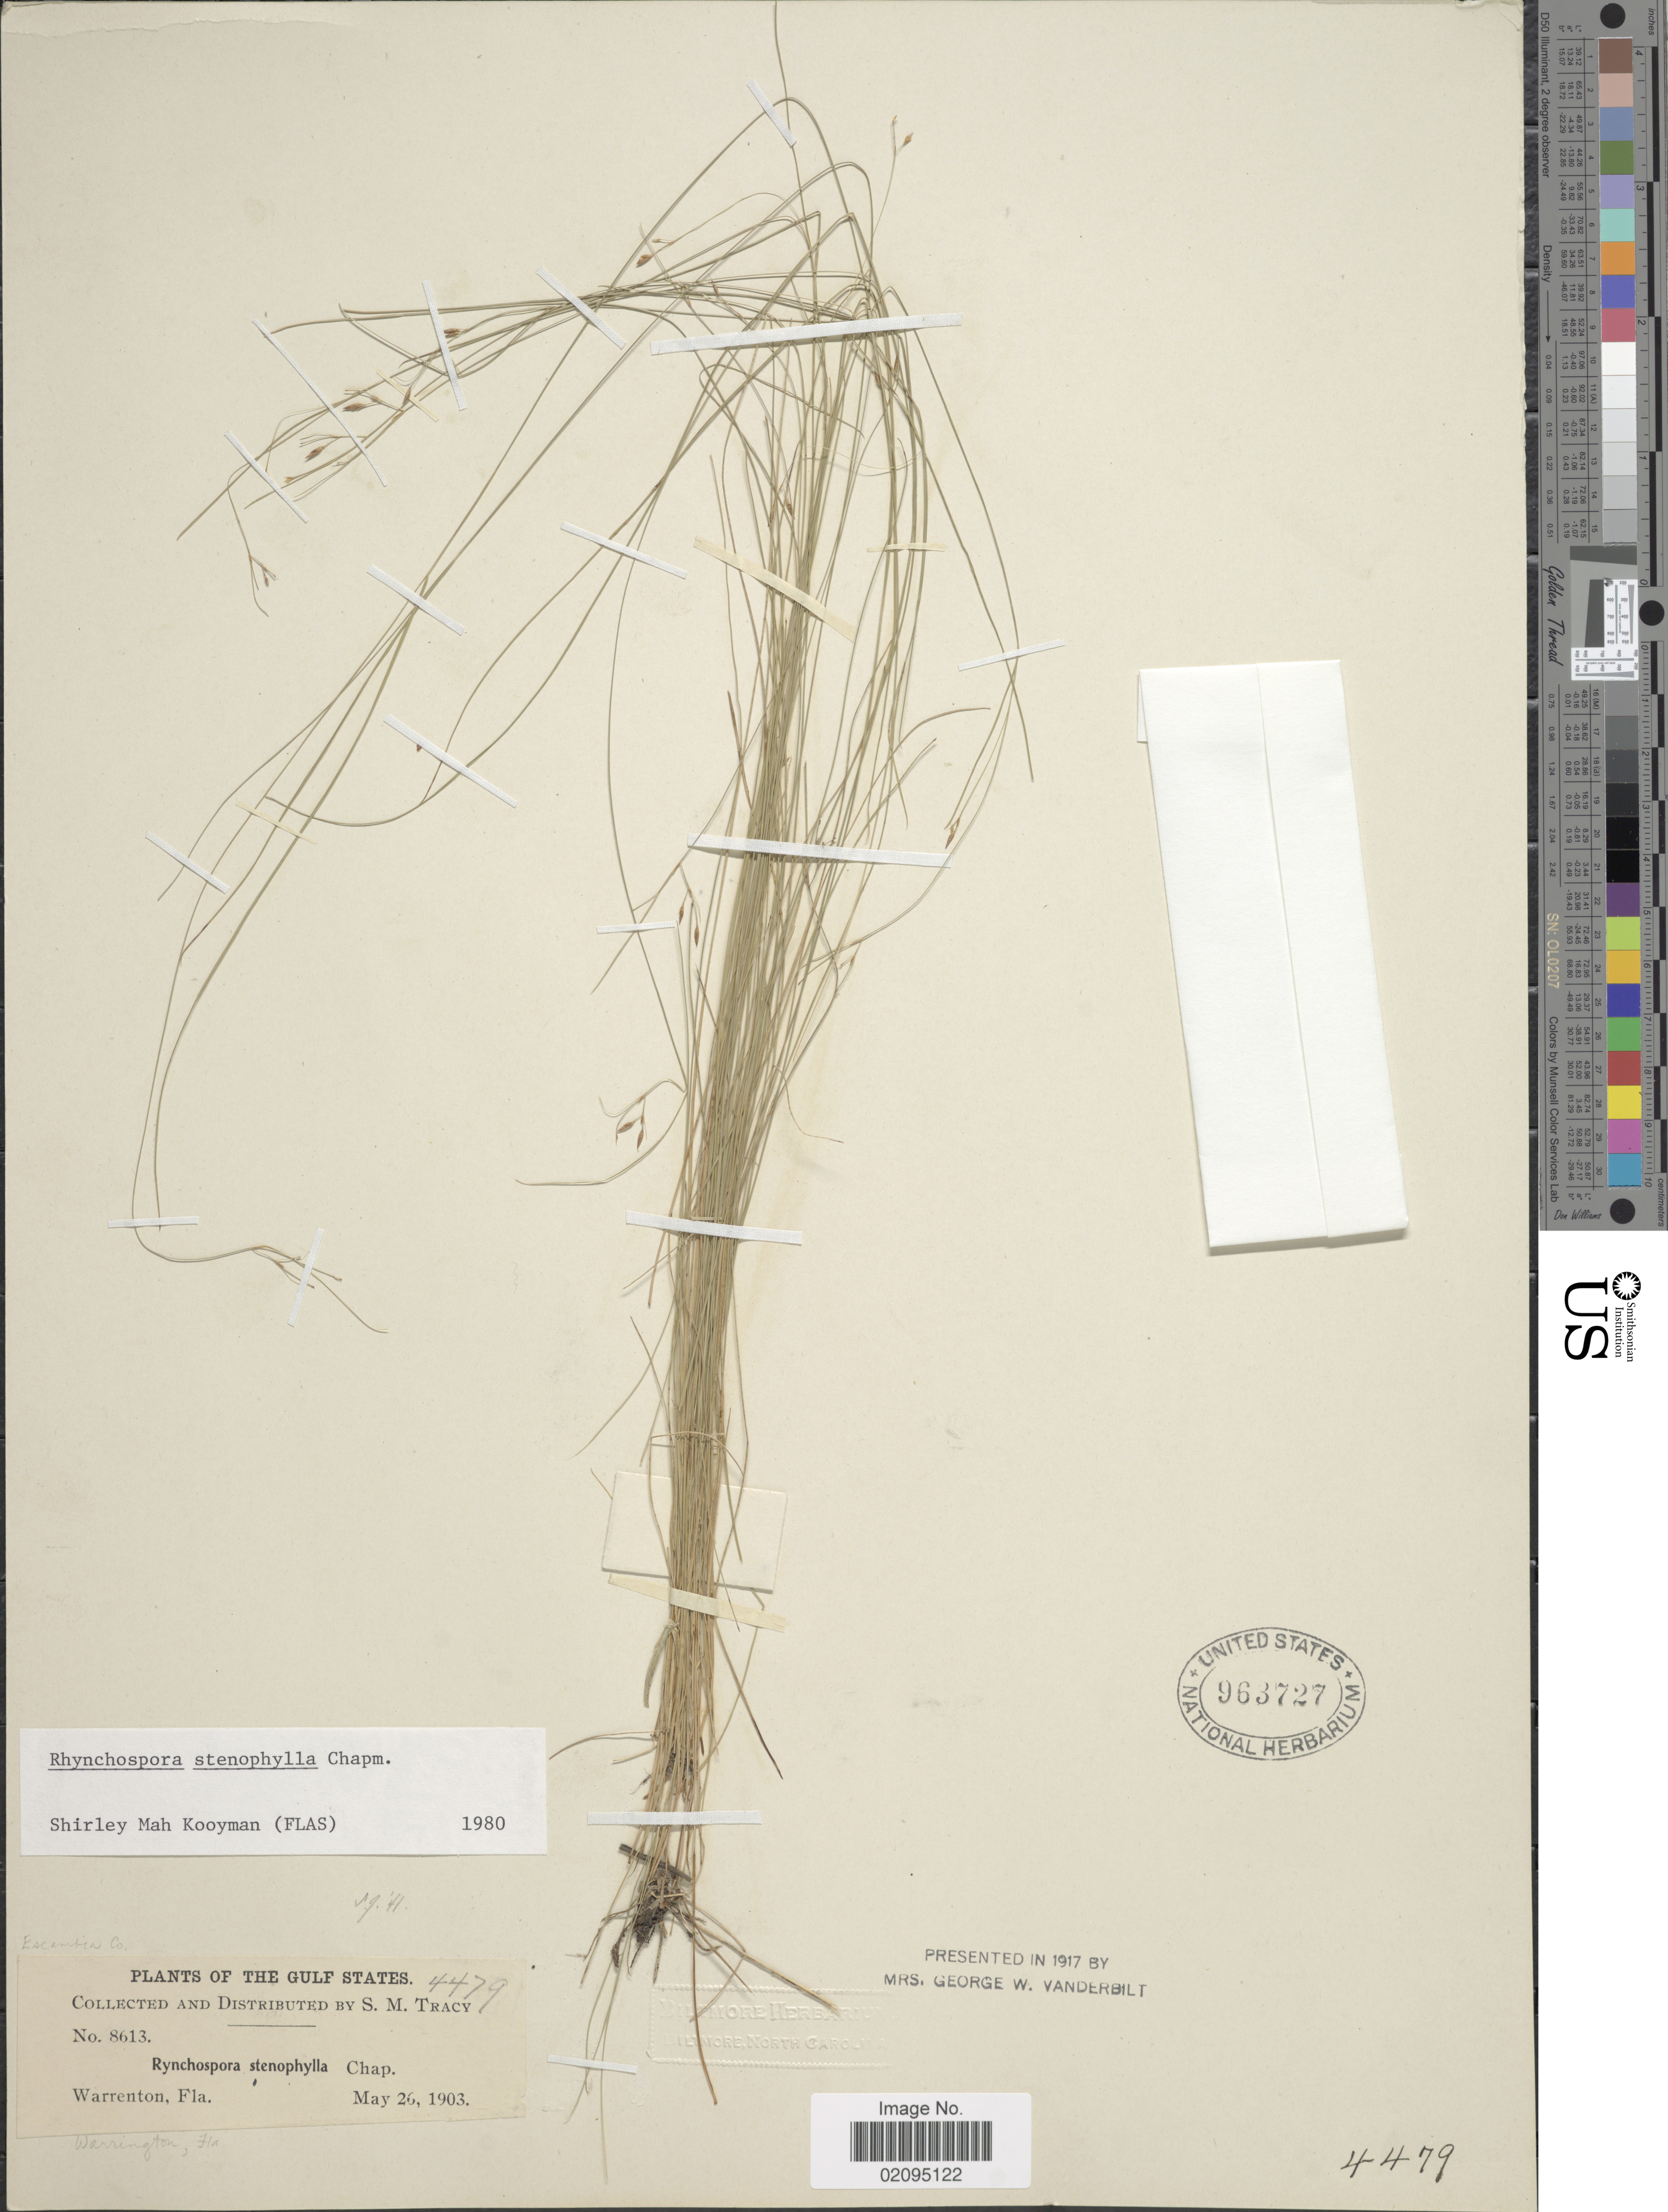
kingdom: Plantae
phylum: Tracheophyta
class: Liliopsida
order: Poales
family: Cyperaceae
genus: Rhynchospora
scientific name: Rhynchospora stenophylla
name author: Chapm.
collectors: S. M. Tracy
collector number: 8613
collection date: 1903-05-26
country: United States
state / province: Florida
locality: The Gulf States, Warrenton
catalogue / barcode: US 963727